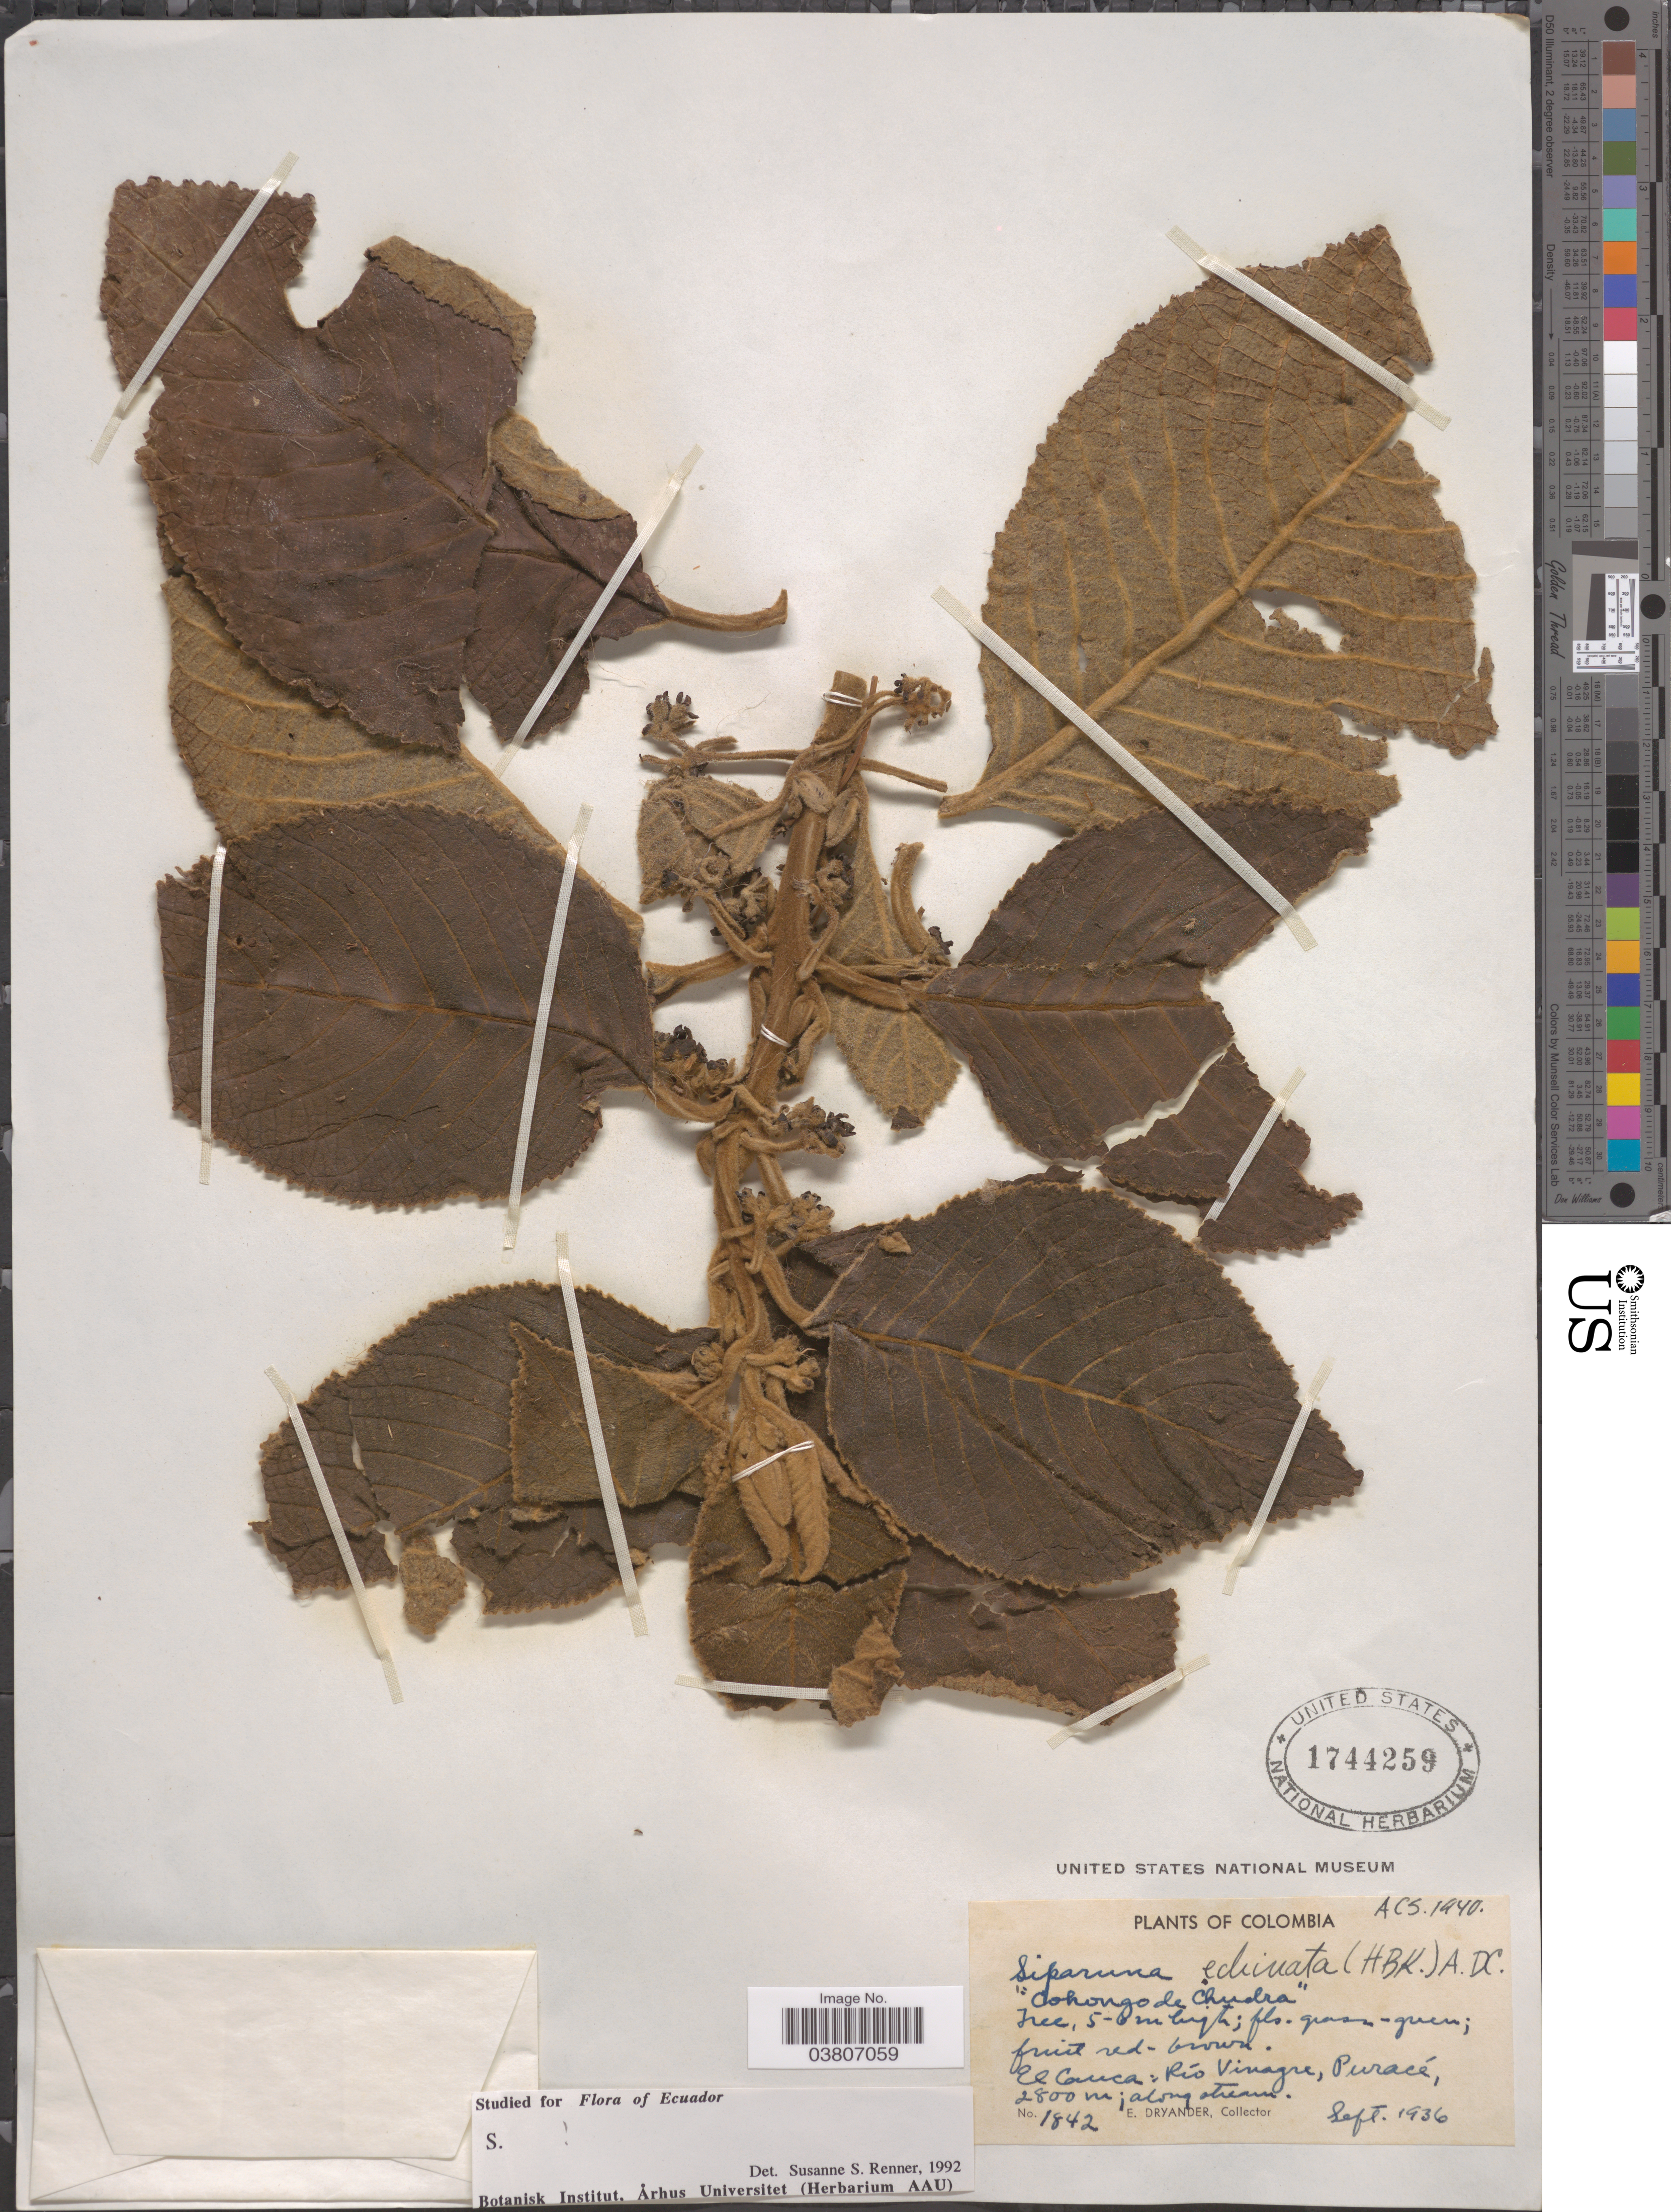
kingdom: Plantae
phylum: Tracheophyta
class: Magnoliopsida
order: Laurales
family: Siparunaceae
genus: Siparuna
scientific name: Siparuna echinata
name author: (Kunth) A. DC.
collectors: E. Dryander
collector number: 1842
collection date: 1936-09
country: Colombia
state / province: Cauca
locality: El Cauca: Río Vinagre, Puracé.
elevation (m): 2800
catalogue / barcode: US 1744259